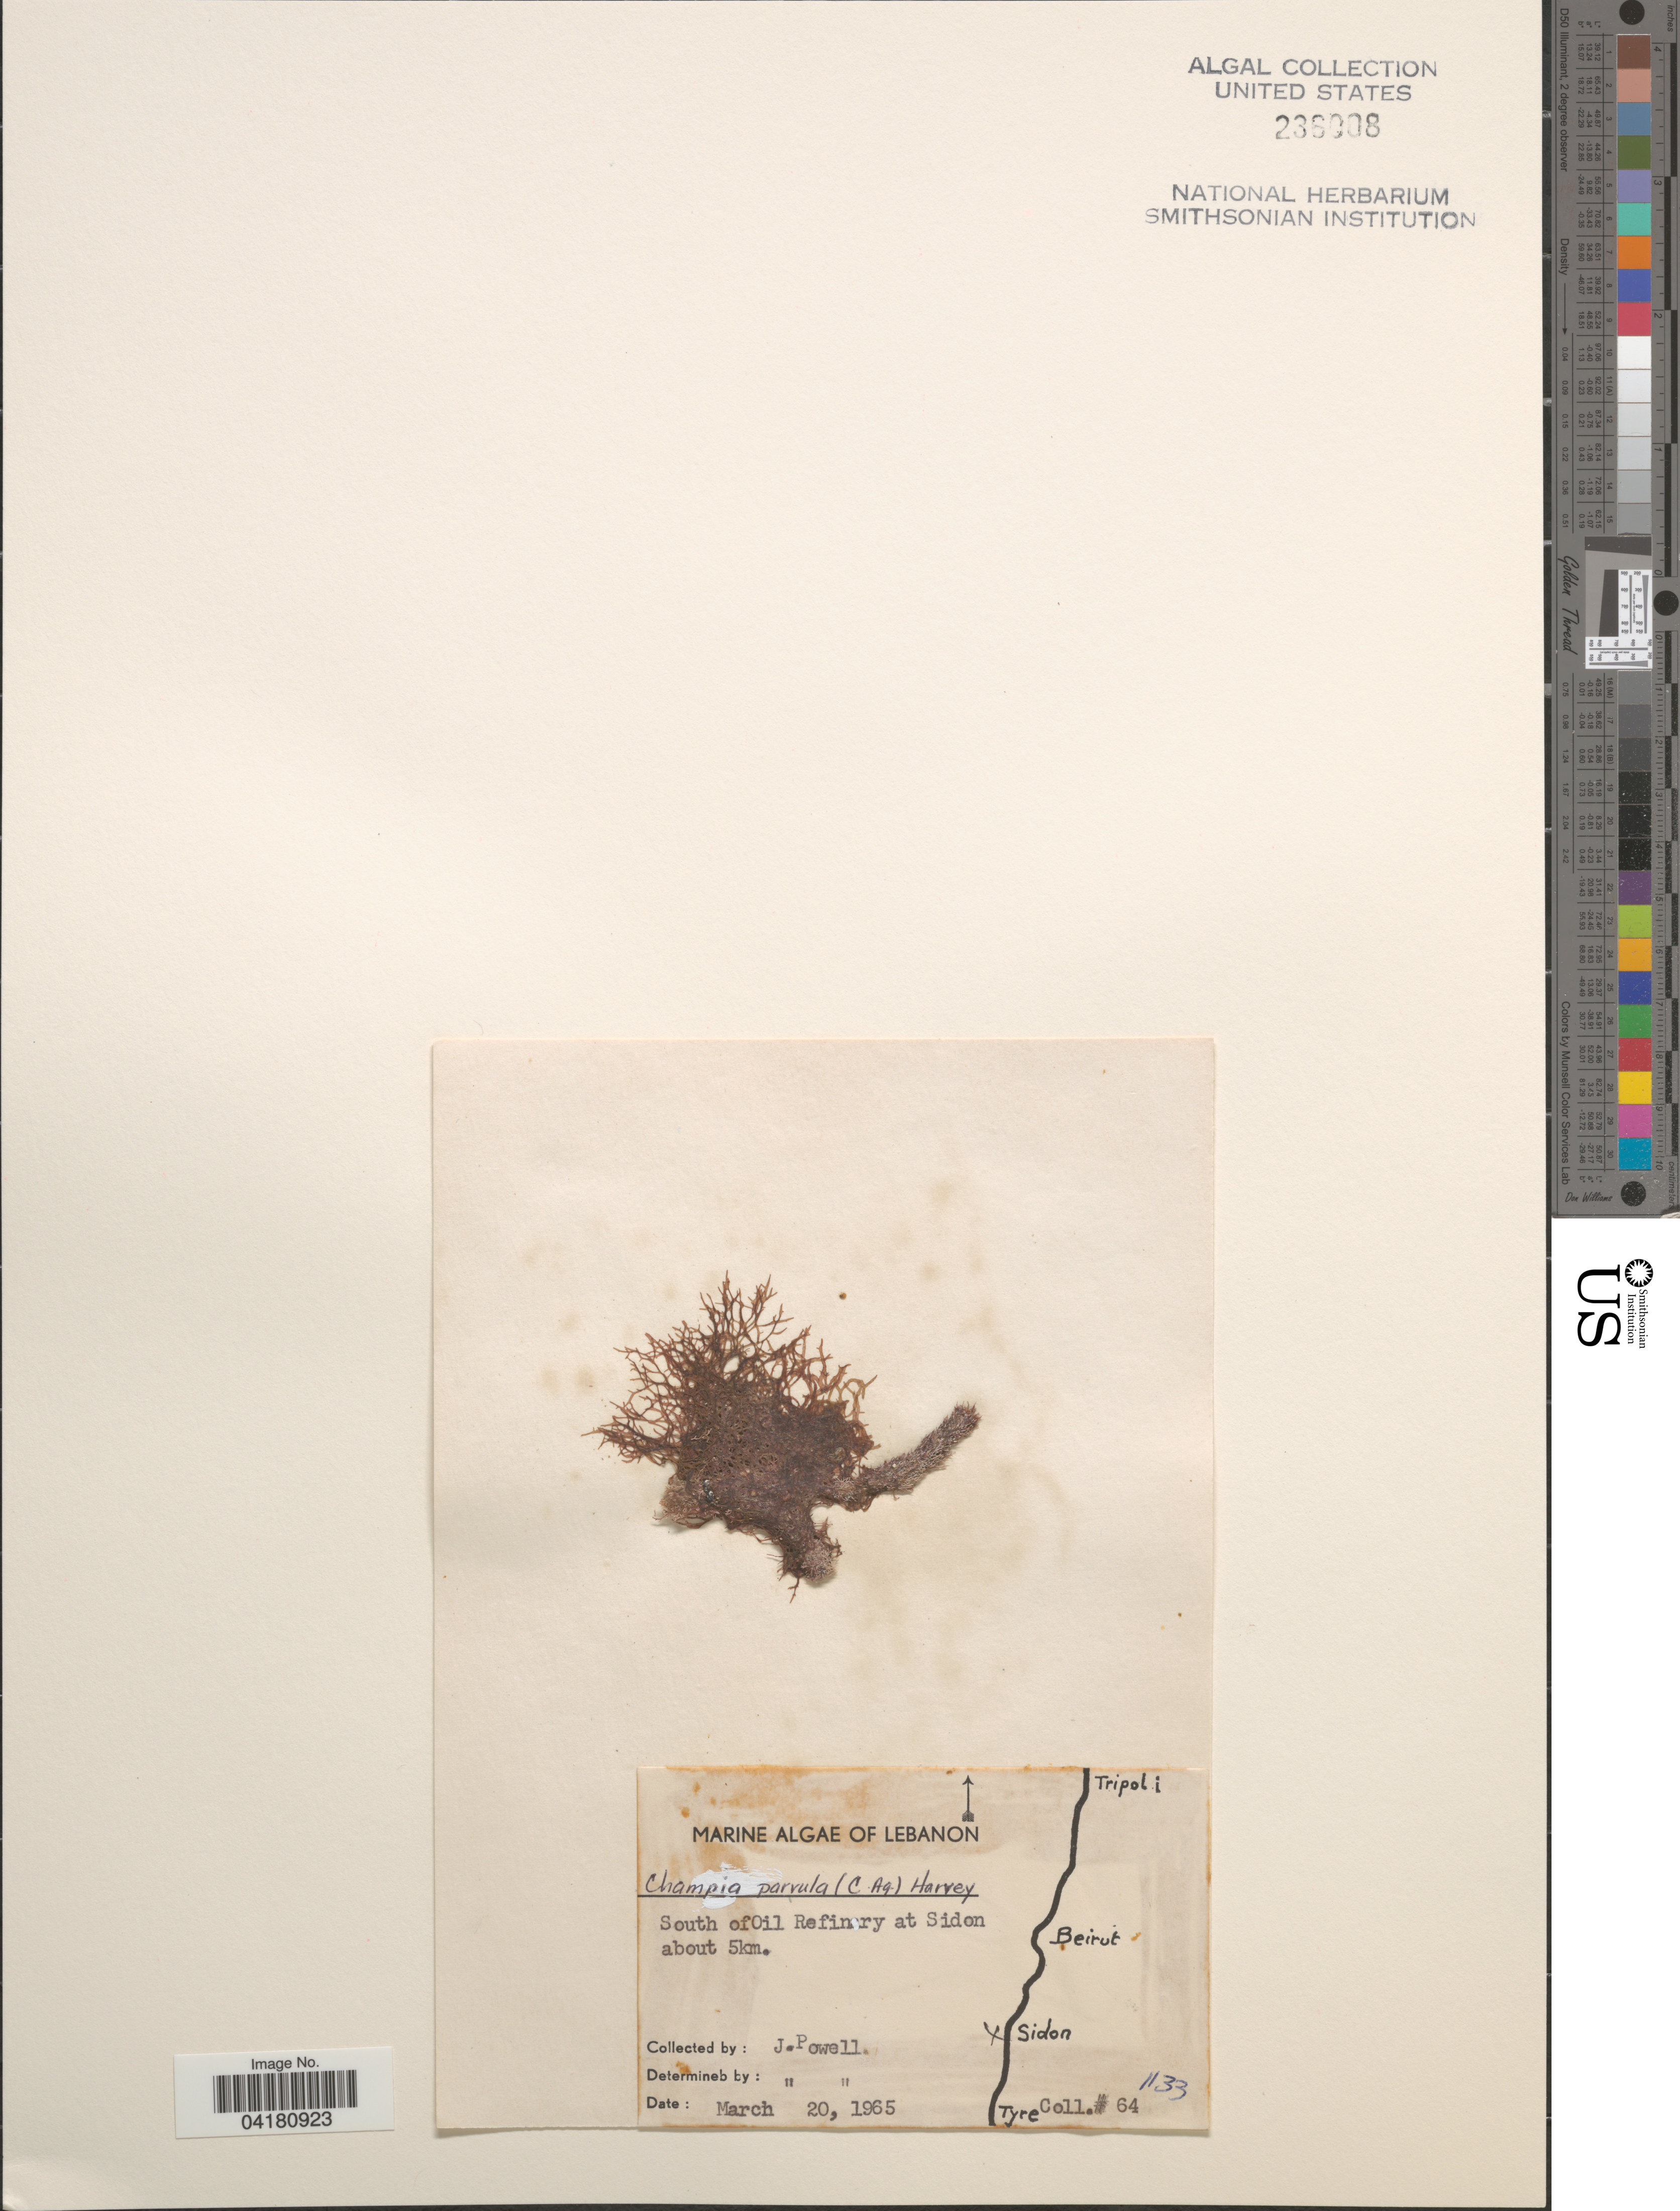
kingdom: Plantae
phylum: Rhodophyta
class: Florideophyceae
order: Rhodymeniales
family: Champiaceae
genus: Champia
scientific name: Champia parvula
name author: (C. Agardh) Harv.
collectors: J. Powell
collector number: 64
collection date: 1965-03-20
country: Lebanon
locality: South of Oil Refinery at Sidon about 5km.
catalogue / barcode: US 236008